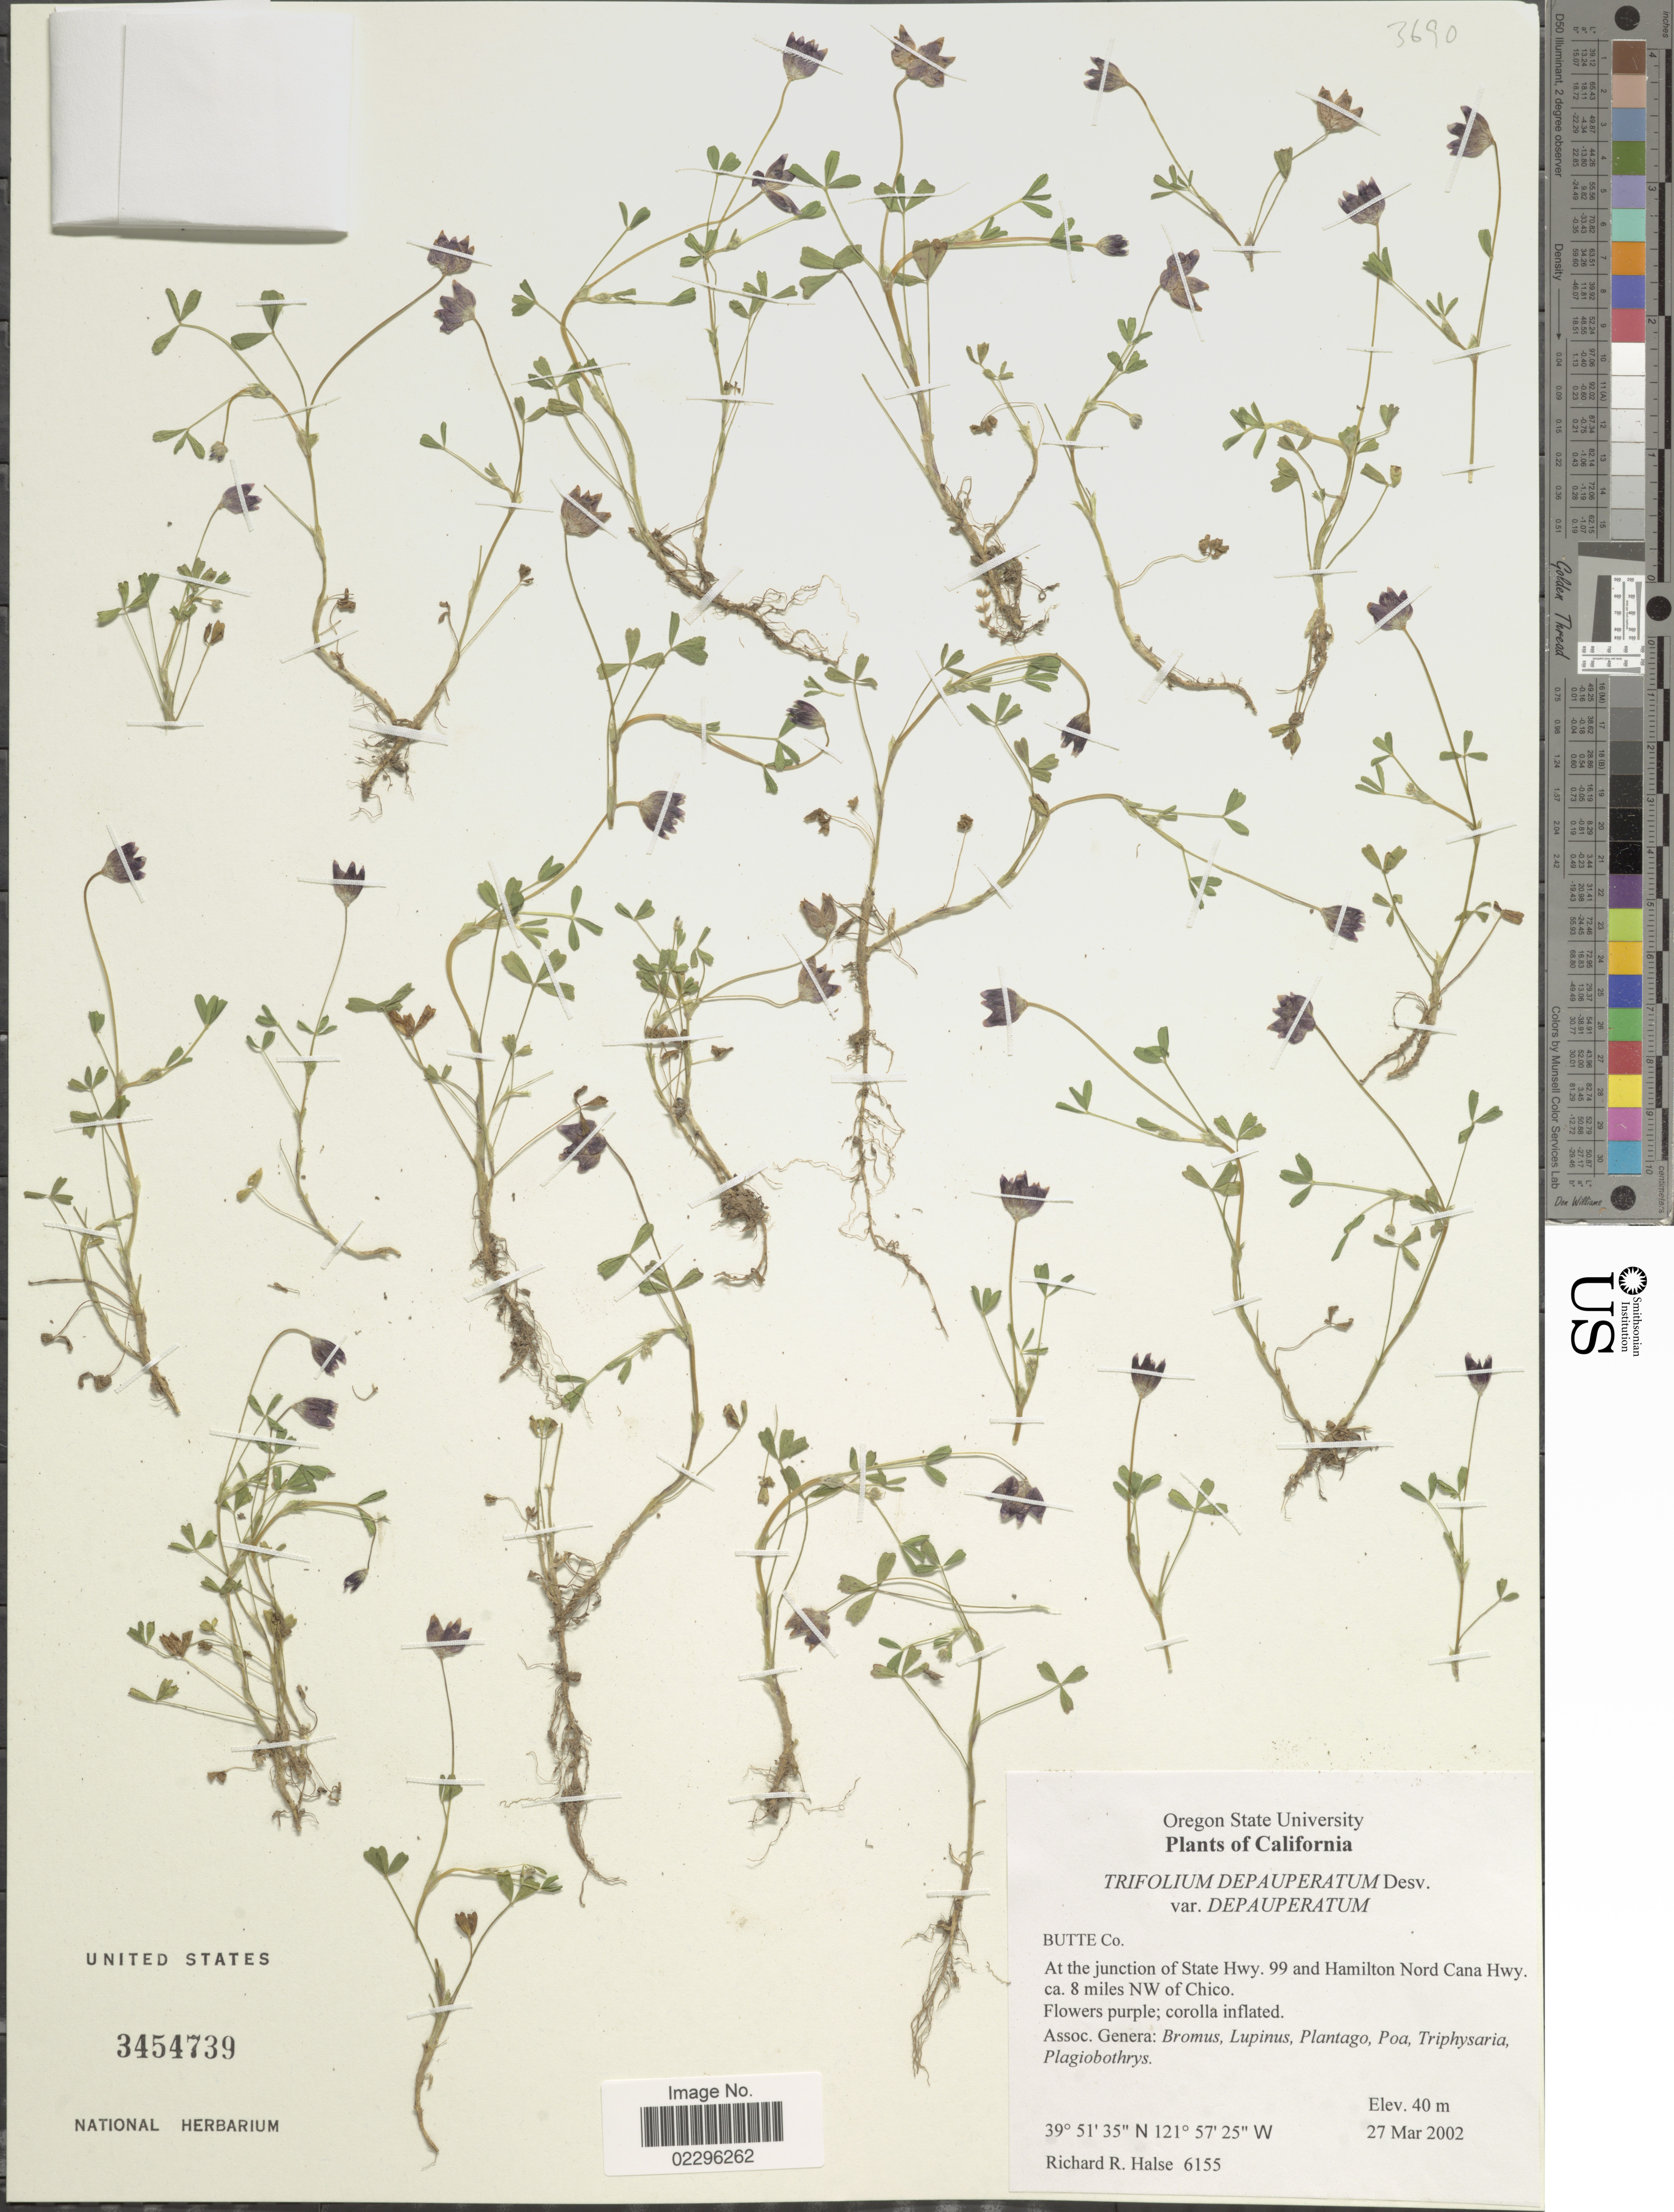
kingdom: Plantae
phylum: Tracheophyta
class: Magnoliopsida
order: Fabales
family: Fabaceae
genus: Trifolium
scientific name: Trifolium depauperatum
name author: Desv.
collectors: R. Halse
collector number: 6155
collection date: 2002-03-27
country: United States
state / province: California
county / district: Butte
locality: Butte Co. At the junction of State Hwy, 99 and Hamilton Nord Cana Hwy. ca. 8 miles NW of Chico.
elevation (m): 40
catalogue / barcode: US 3454739